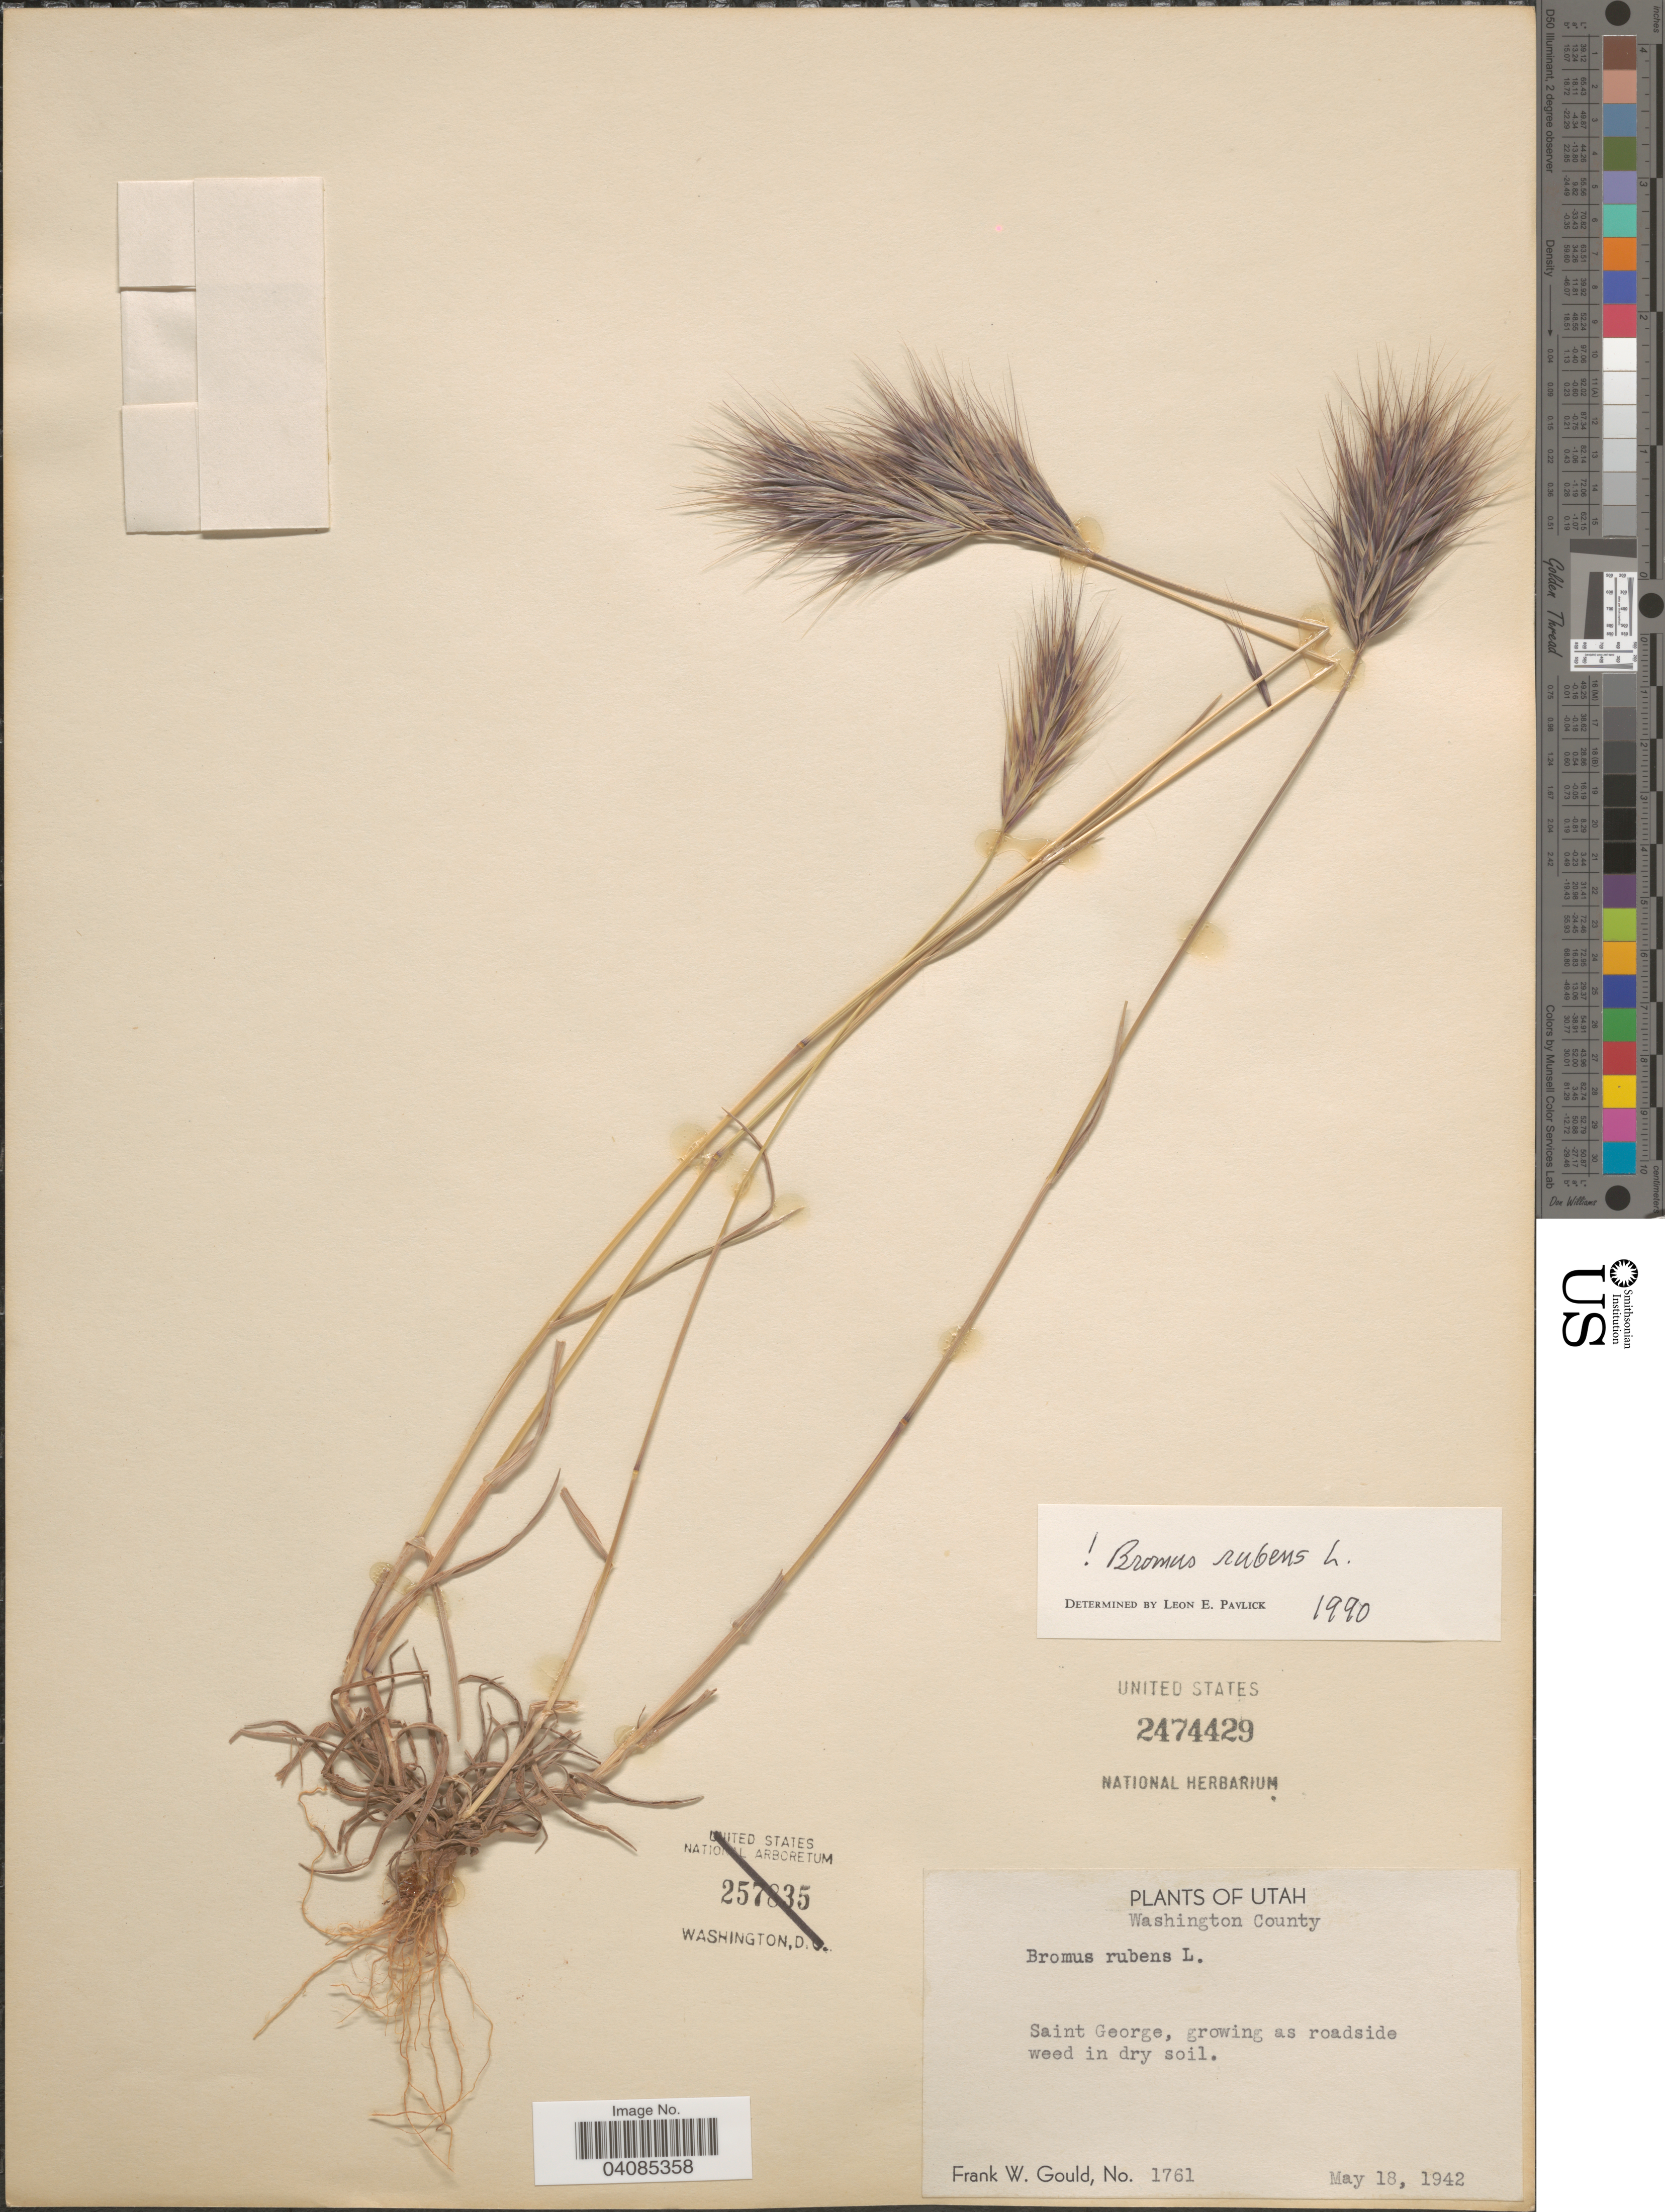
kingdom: Plantae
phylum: Tracheophyta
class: Liliopsida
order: Poales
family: Poaceae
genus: Bromus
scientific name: Bromus rubens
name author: L.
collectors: F. W. Gould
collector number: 1761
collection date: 1942-05-18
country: United States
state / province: Utah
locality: Washington County. Saint George.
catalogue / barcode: US 2474429